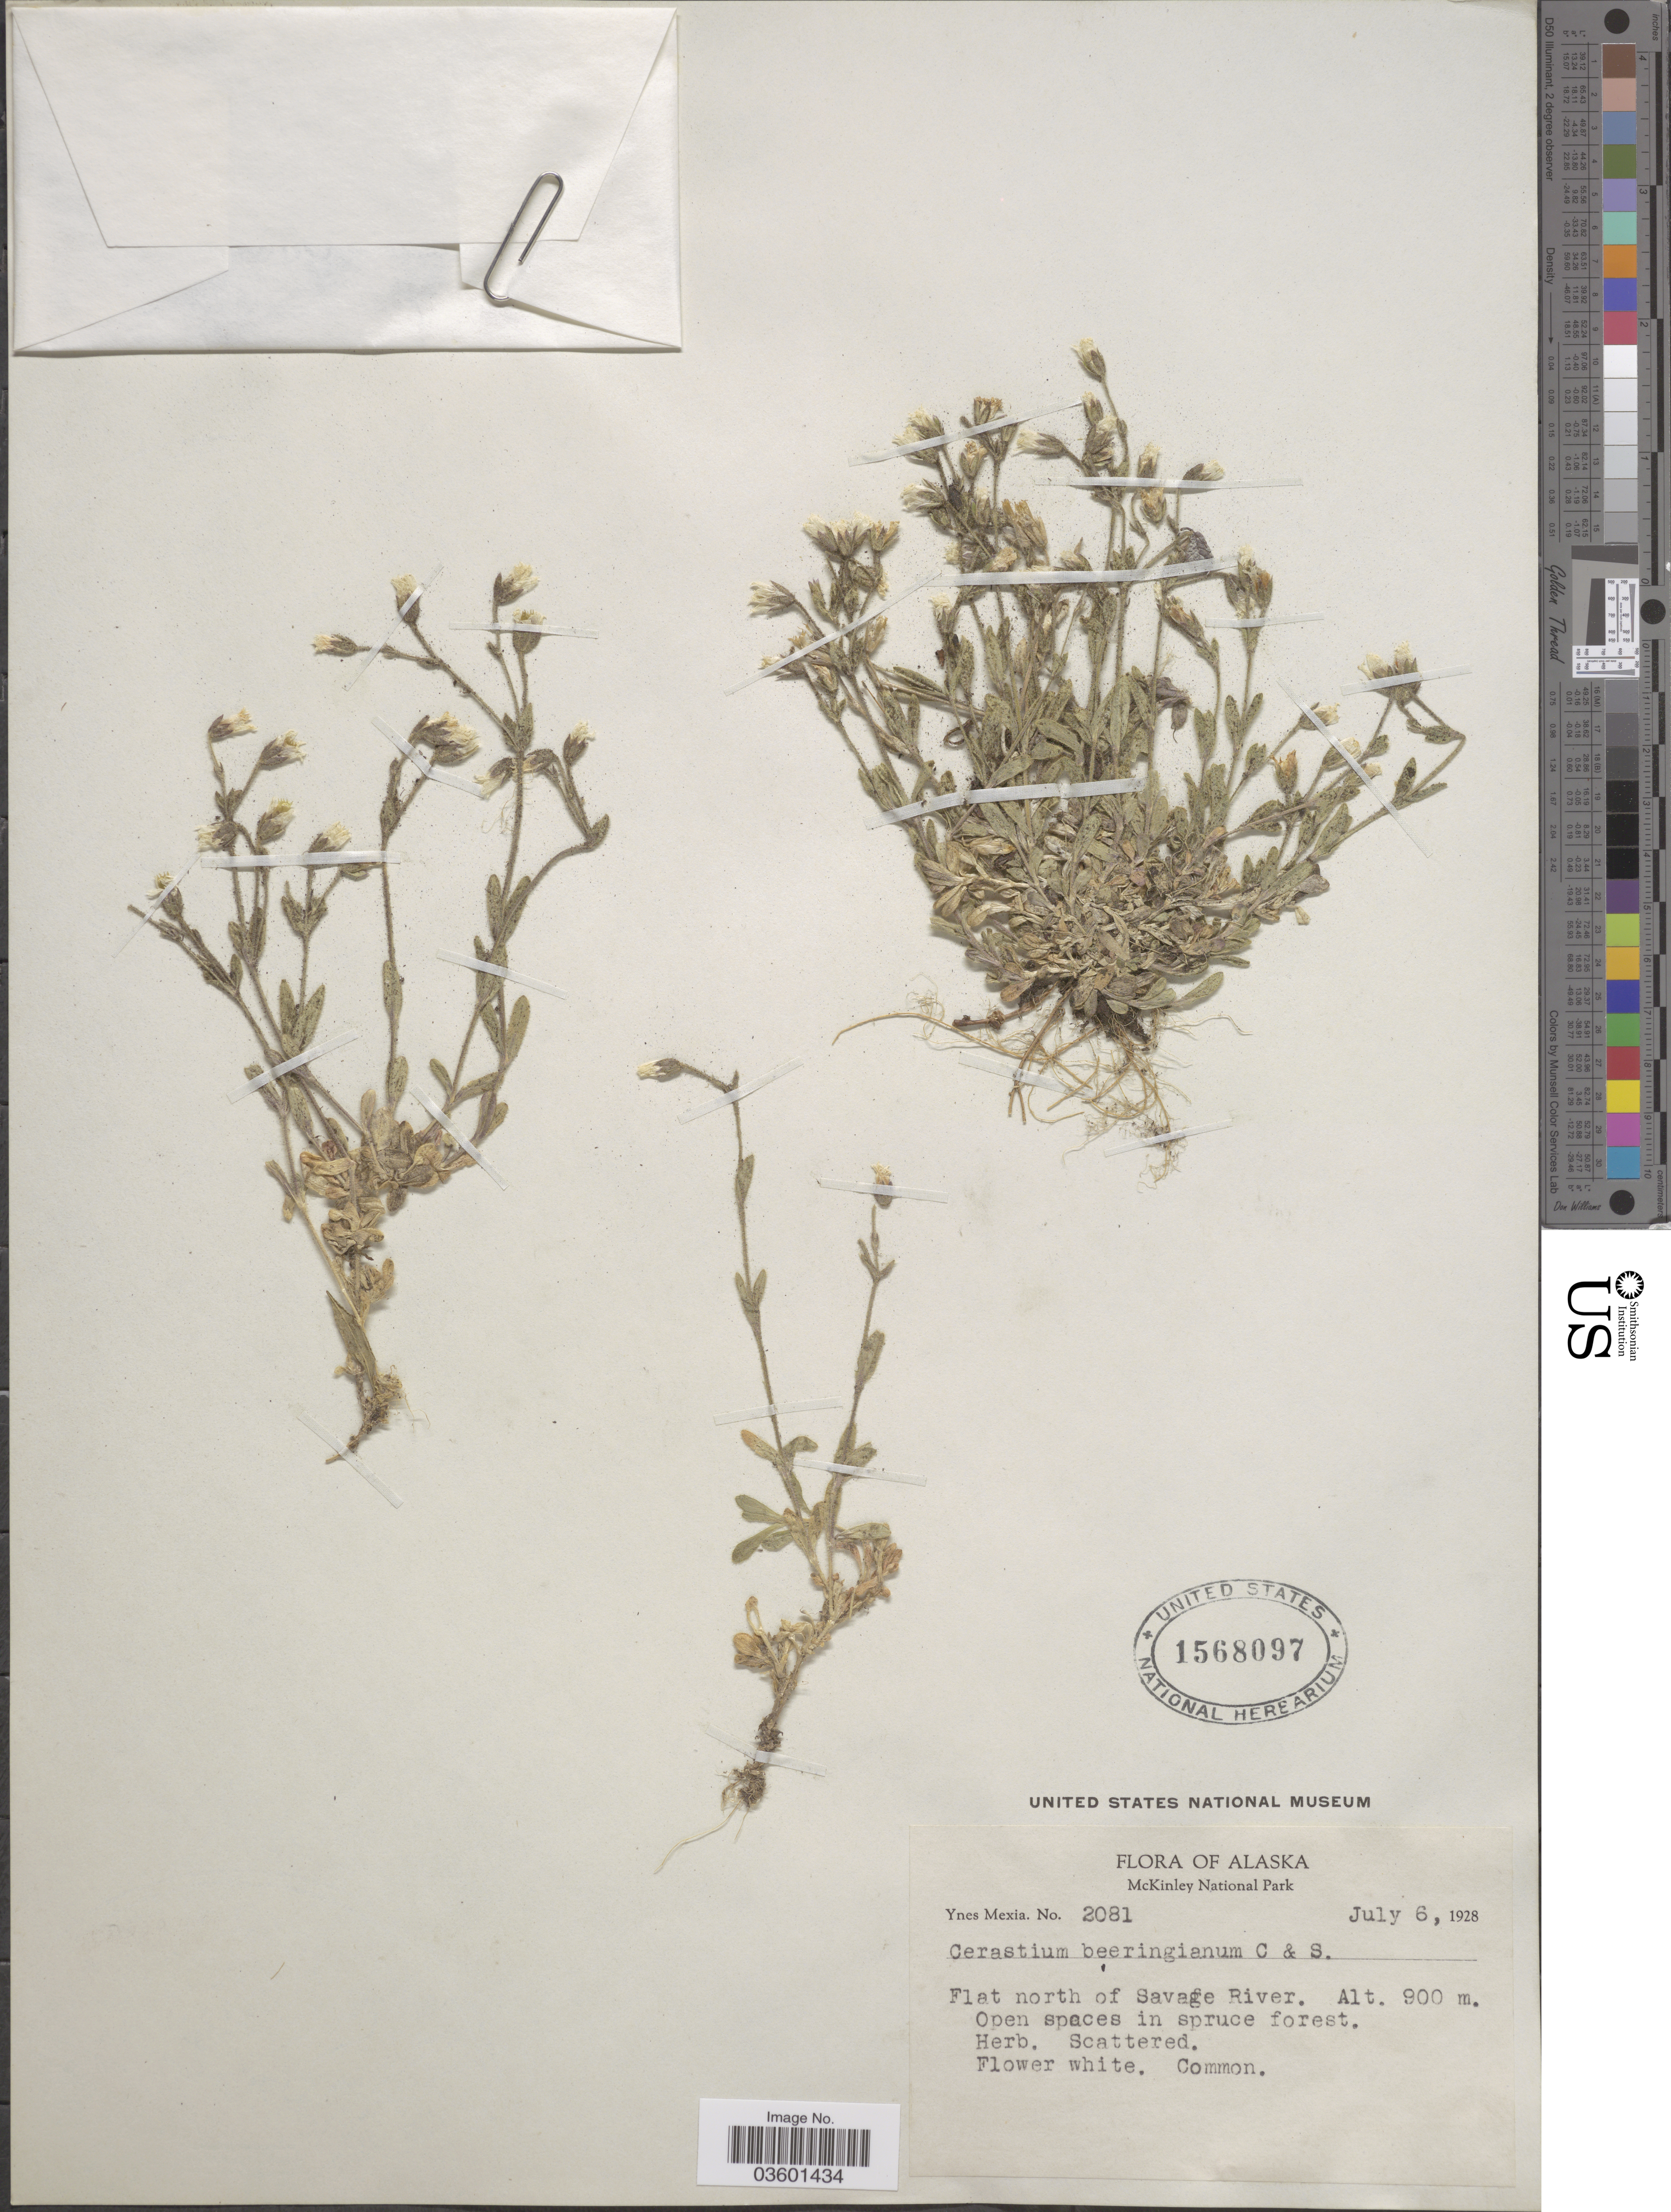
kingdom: Plantae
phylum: Tracheophyta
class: Magnoliopsida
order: Caryophyllales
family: Caryophyllaceae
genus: Cerastium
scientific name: Cerastium beeringianum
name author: Cham. & Schltdl.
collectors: Y. Mexia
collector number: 2081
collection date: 1928-07-06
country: United States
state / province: Alaska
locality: McKinley National Park. Flat north of Savage River.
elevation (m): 900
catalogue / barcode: US 1568097